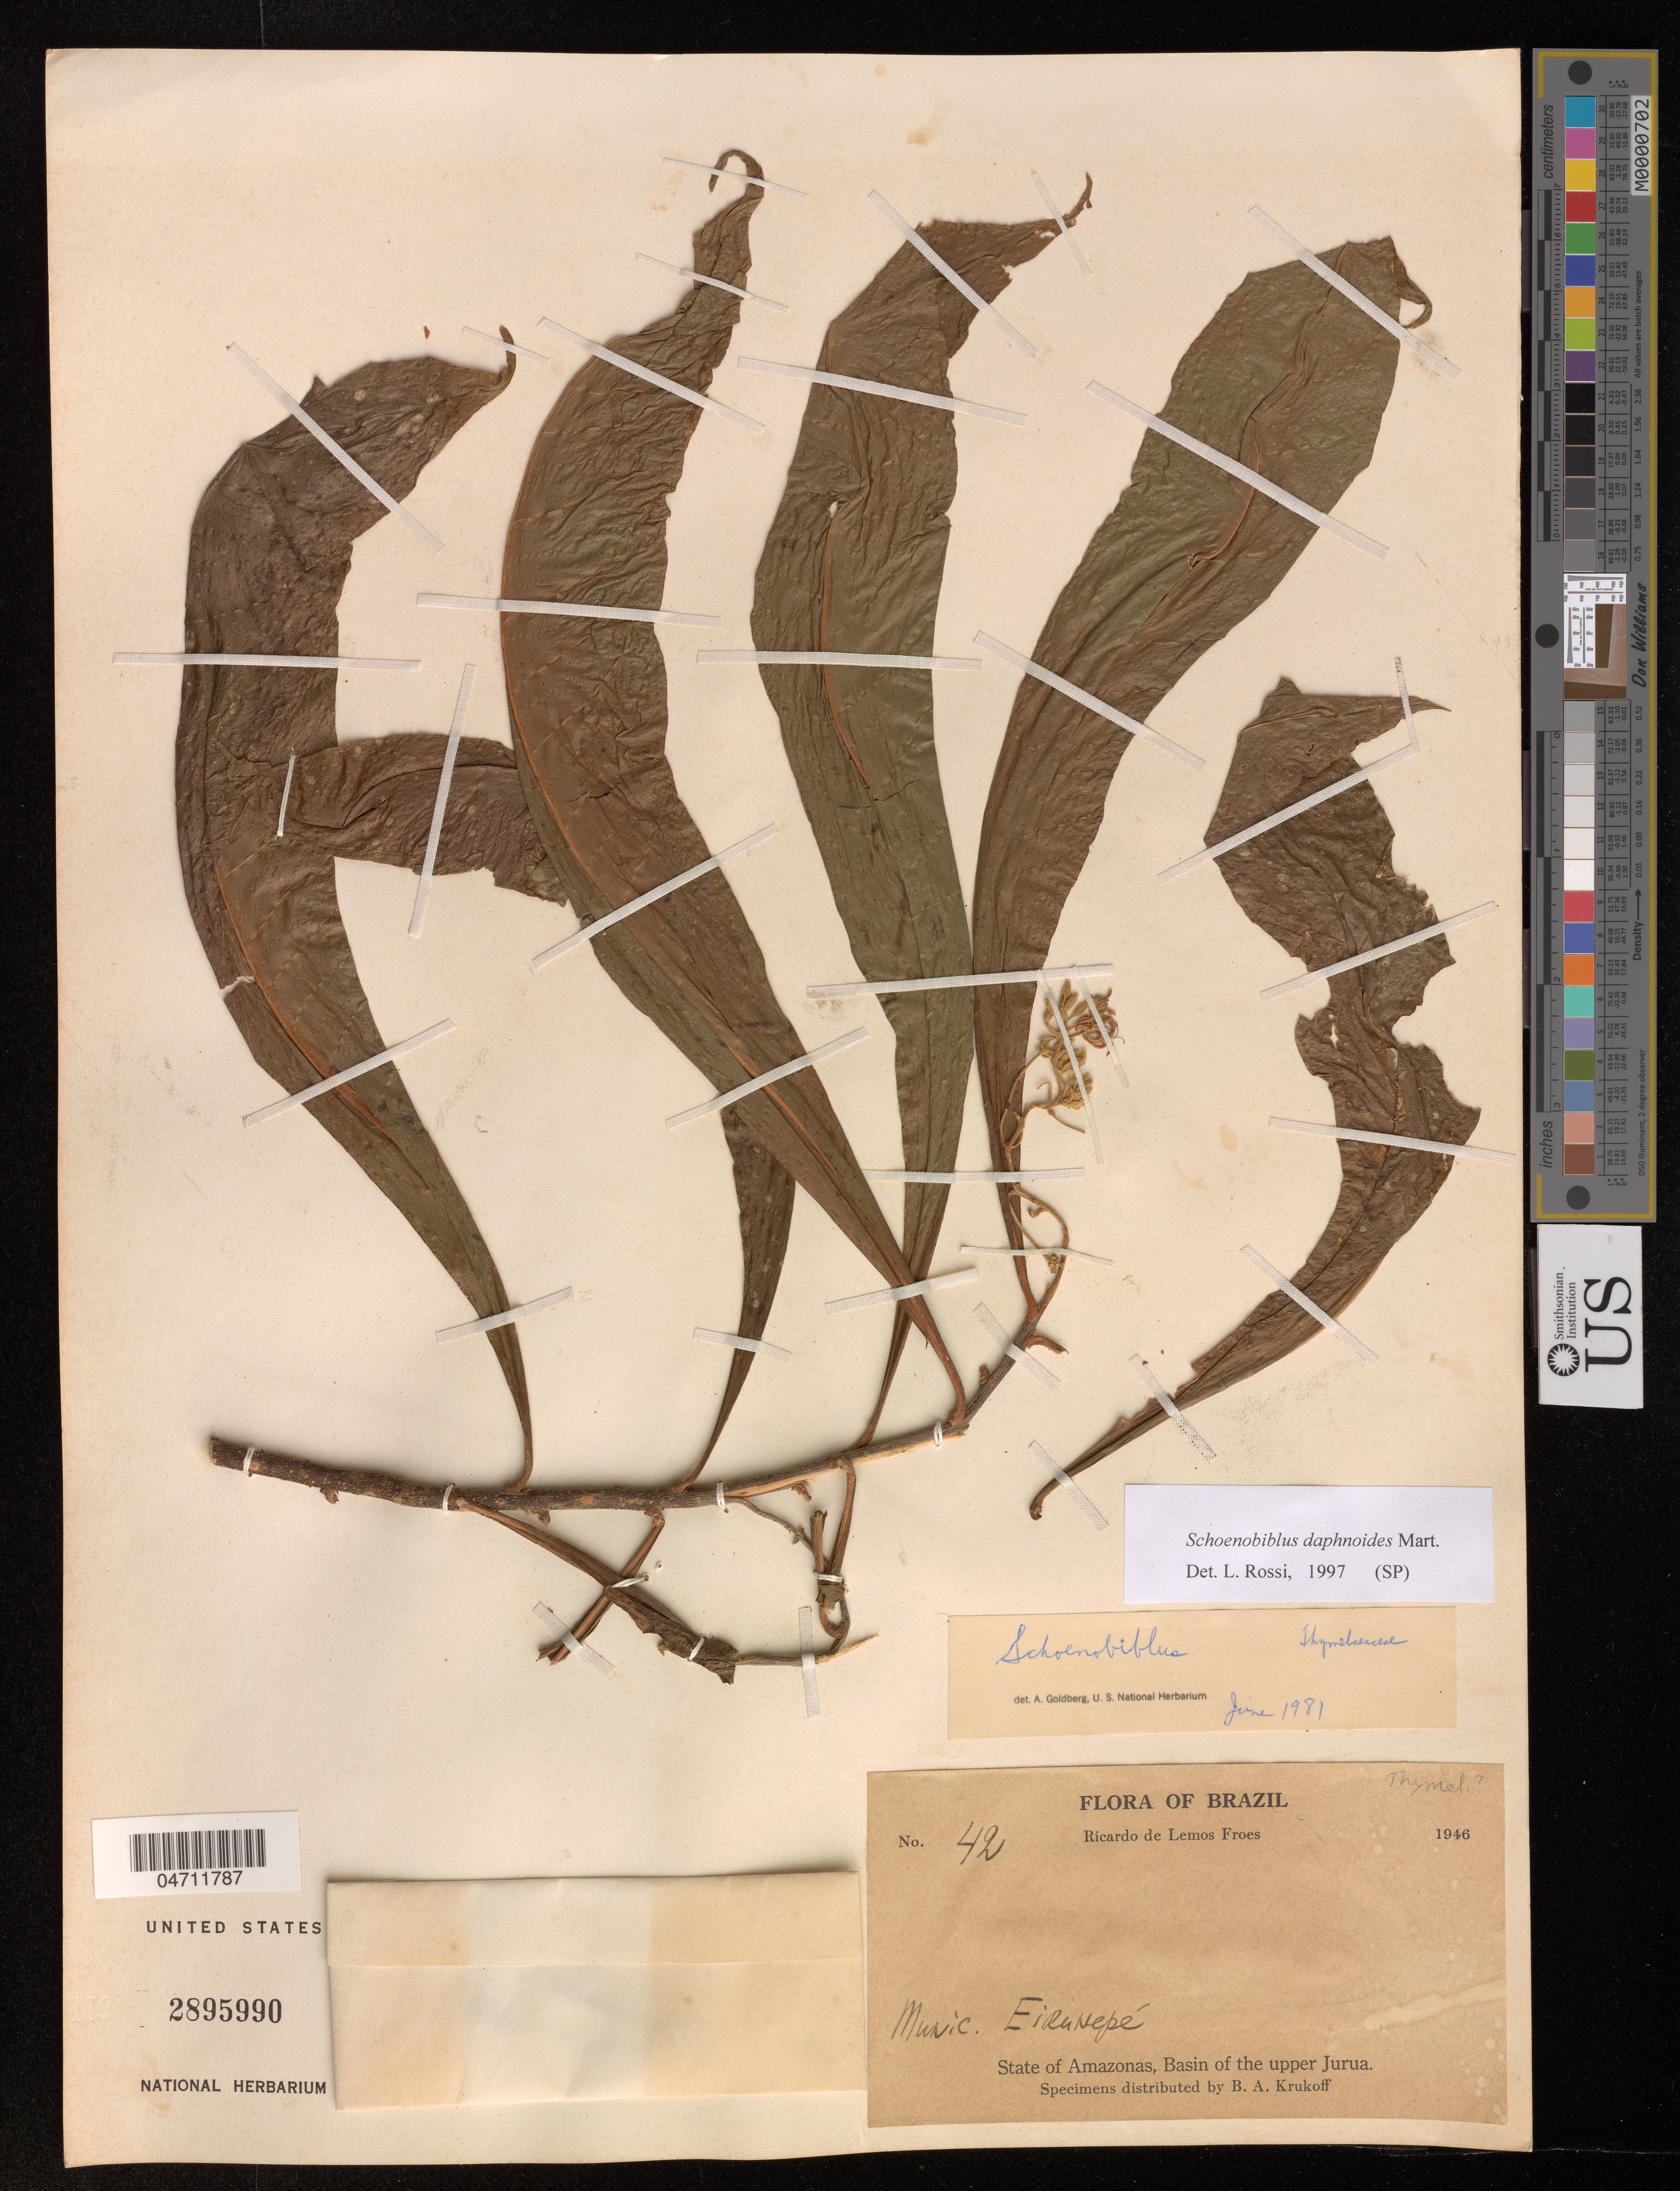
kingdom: Plantae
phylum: Tracheophyta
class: Magnoliopsida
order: Malvales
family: Thymelaeaceae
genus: Schoenobiblus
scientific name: Schoenobiblus daphnoides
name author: Mart.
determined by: Rossi, L.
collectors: R. Lemos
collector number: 42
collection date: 1946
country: Brazil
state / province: Amazonas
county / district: Eirunepé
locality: Basin of the upper Jurua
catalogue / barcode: US 2895990